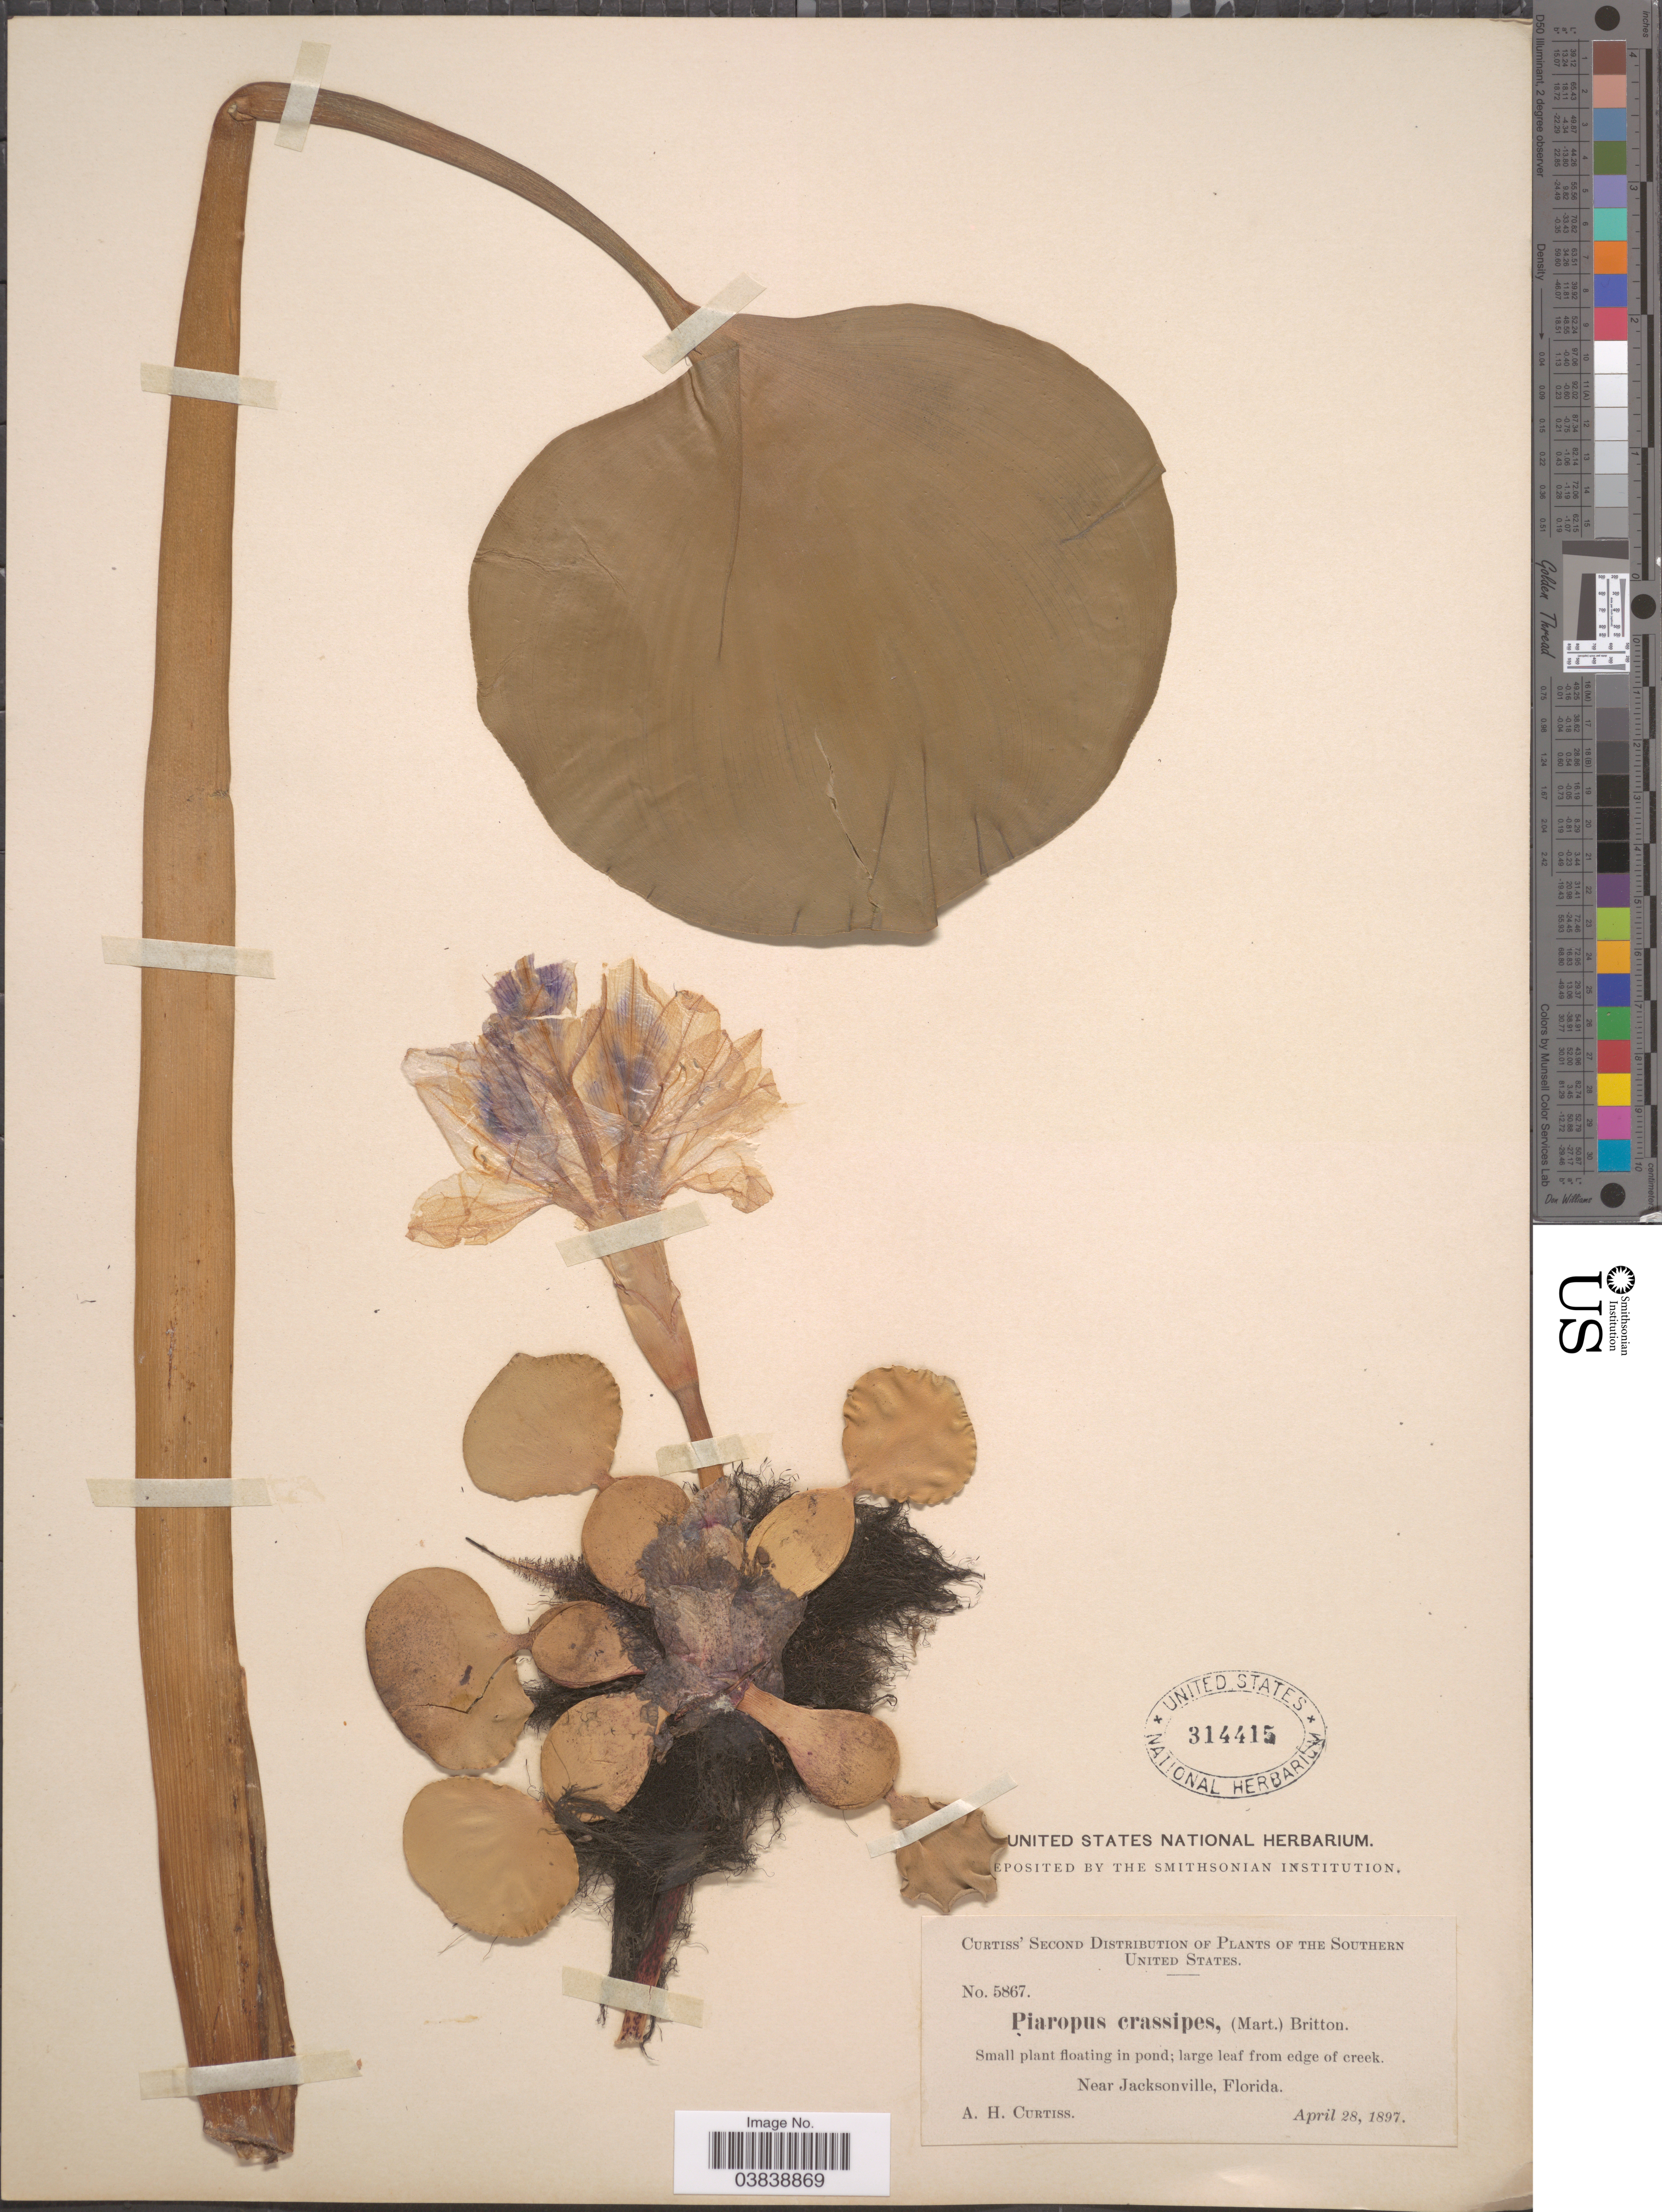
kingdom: Plantae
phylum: Tracheophyta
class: Liliopsida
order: Commelinales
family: Pontederiaceae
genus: Eichhornia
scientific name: Eichhornia crassipes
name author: (Mart.) Solms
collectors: A. H. Curtiss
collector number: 5867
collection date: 1897-04-28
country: United States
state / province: Florida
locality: Southern United States. Near Jacksonville.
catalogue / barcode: US 314415